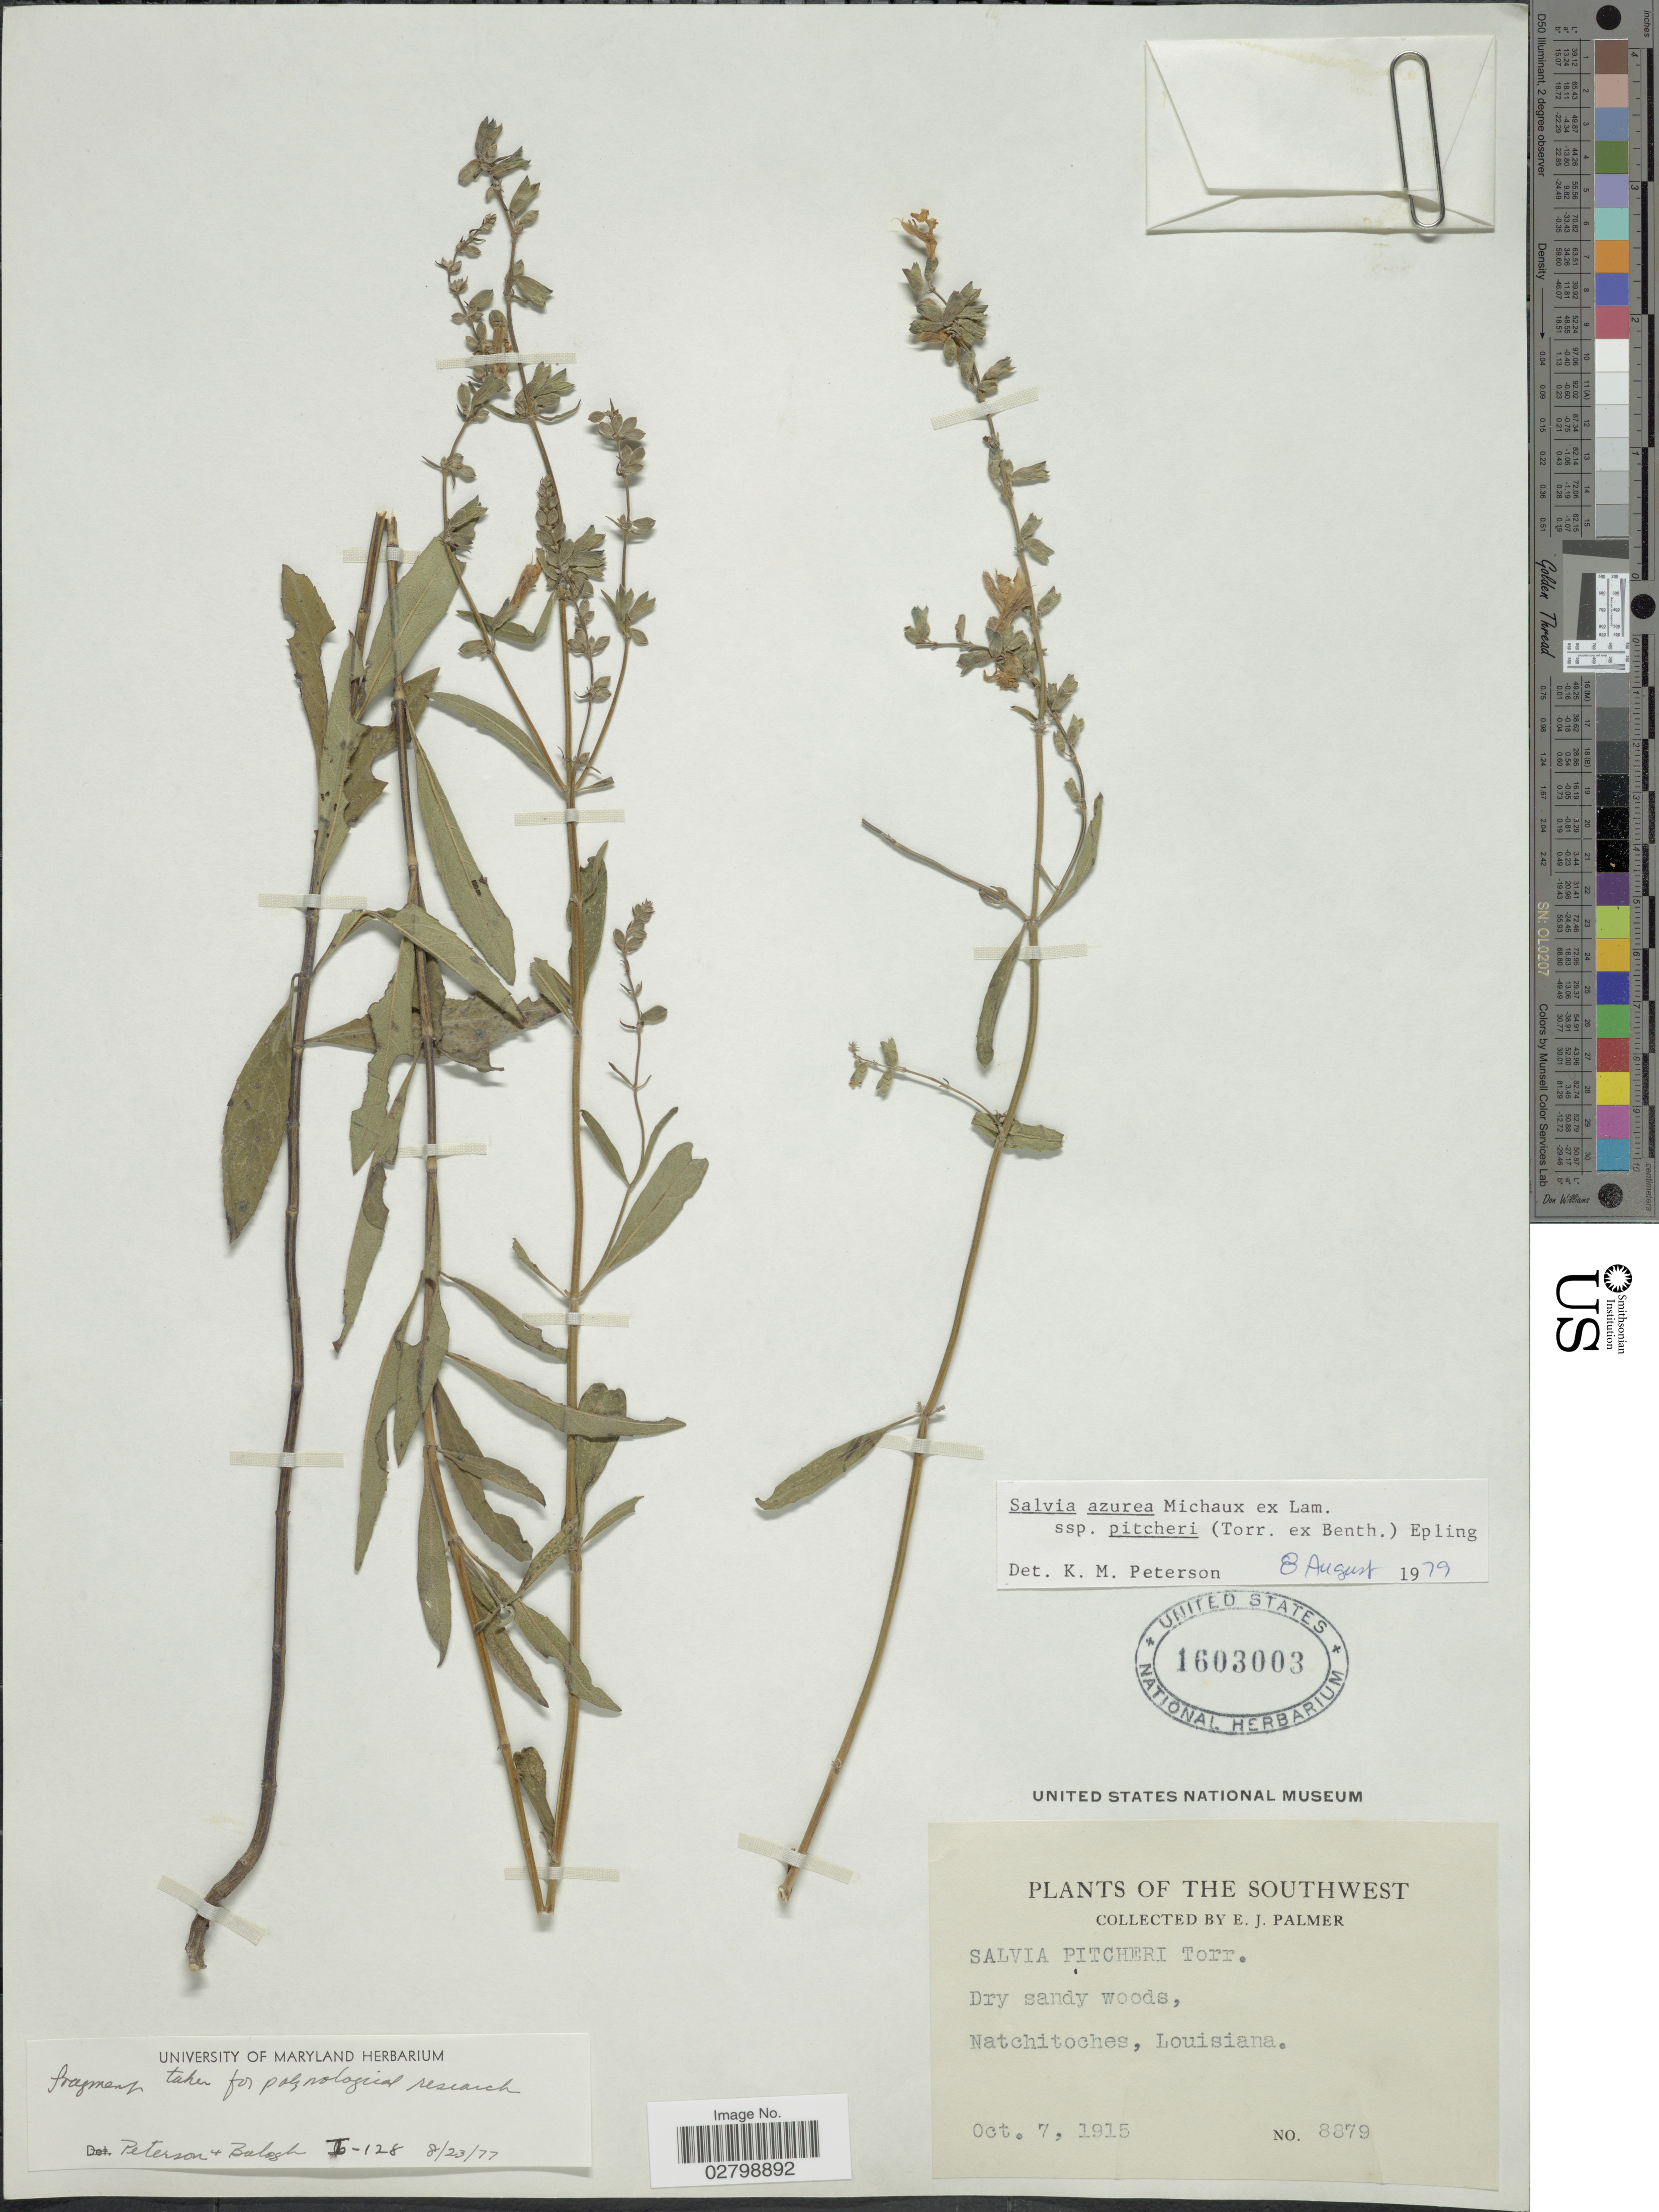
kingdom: Plantae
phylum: Tracheophyta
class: Magnoliopsida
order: Lamiales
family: Lamiaceae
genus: Salvia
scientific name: Salvia azurea subsp. pitcheri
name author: Michx. ex Lam.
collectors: E. J. Palmer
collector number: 8879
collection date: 1915-10-07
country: United States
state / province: Louisiana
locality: Southwest. Natchitoches.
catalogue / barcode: US 1603003